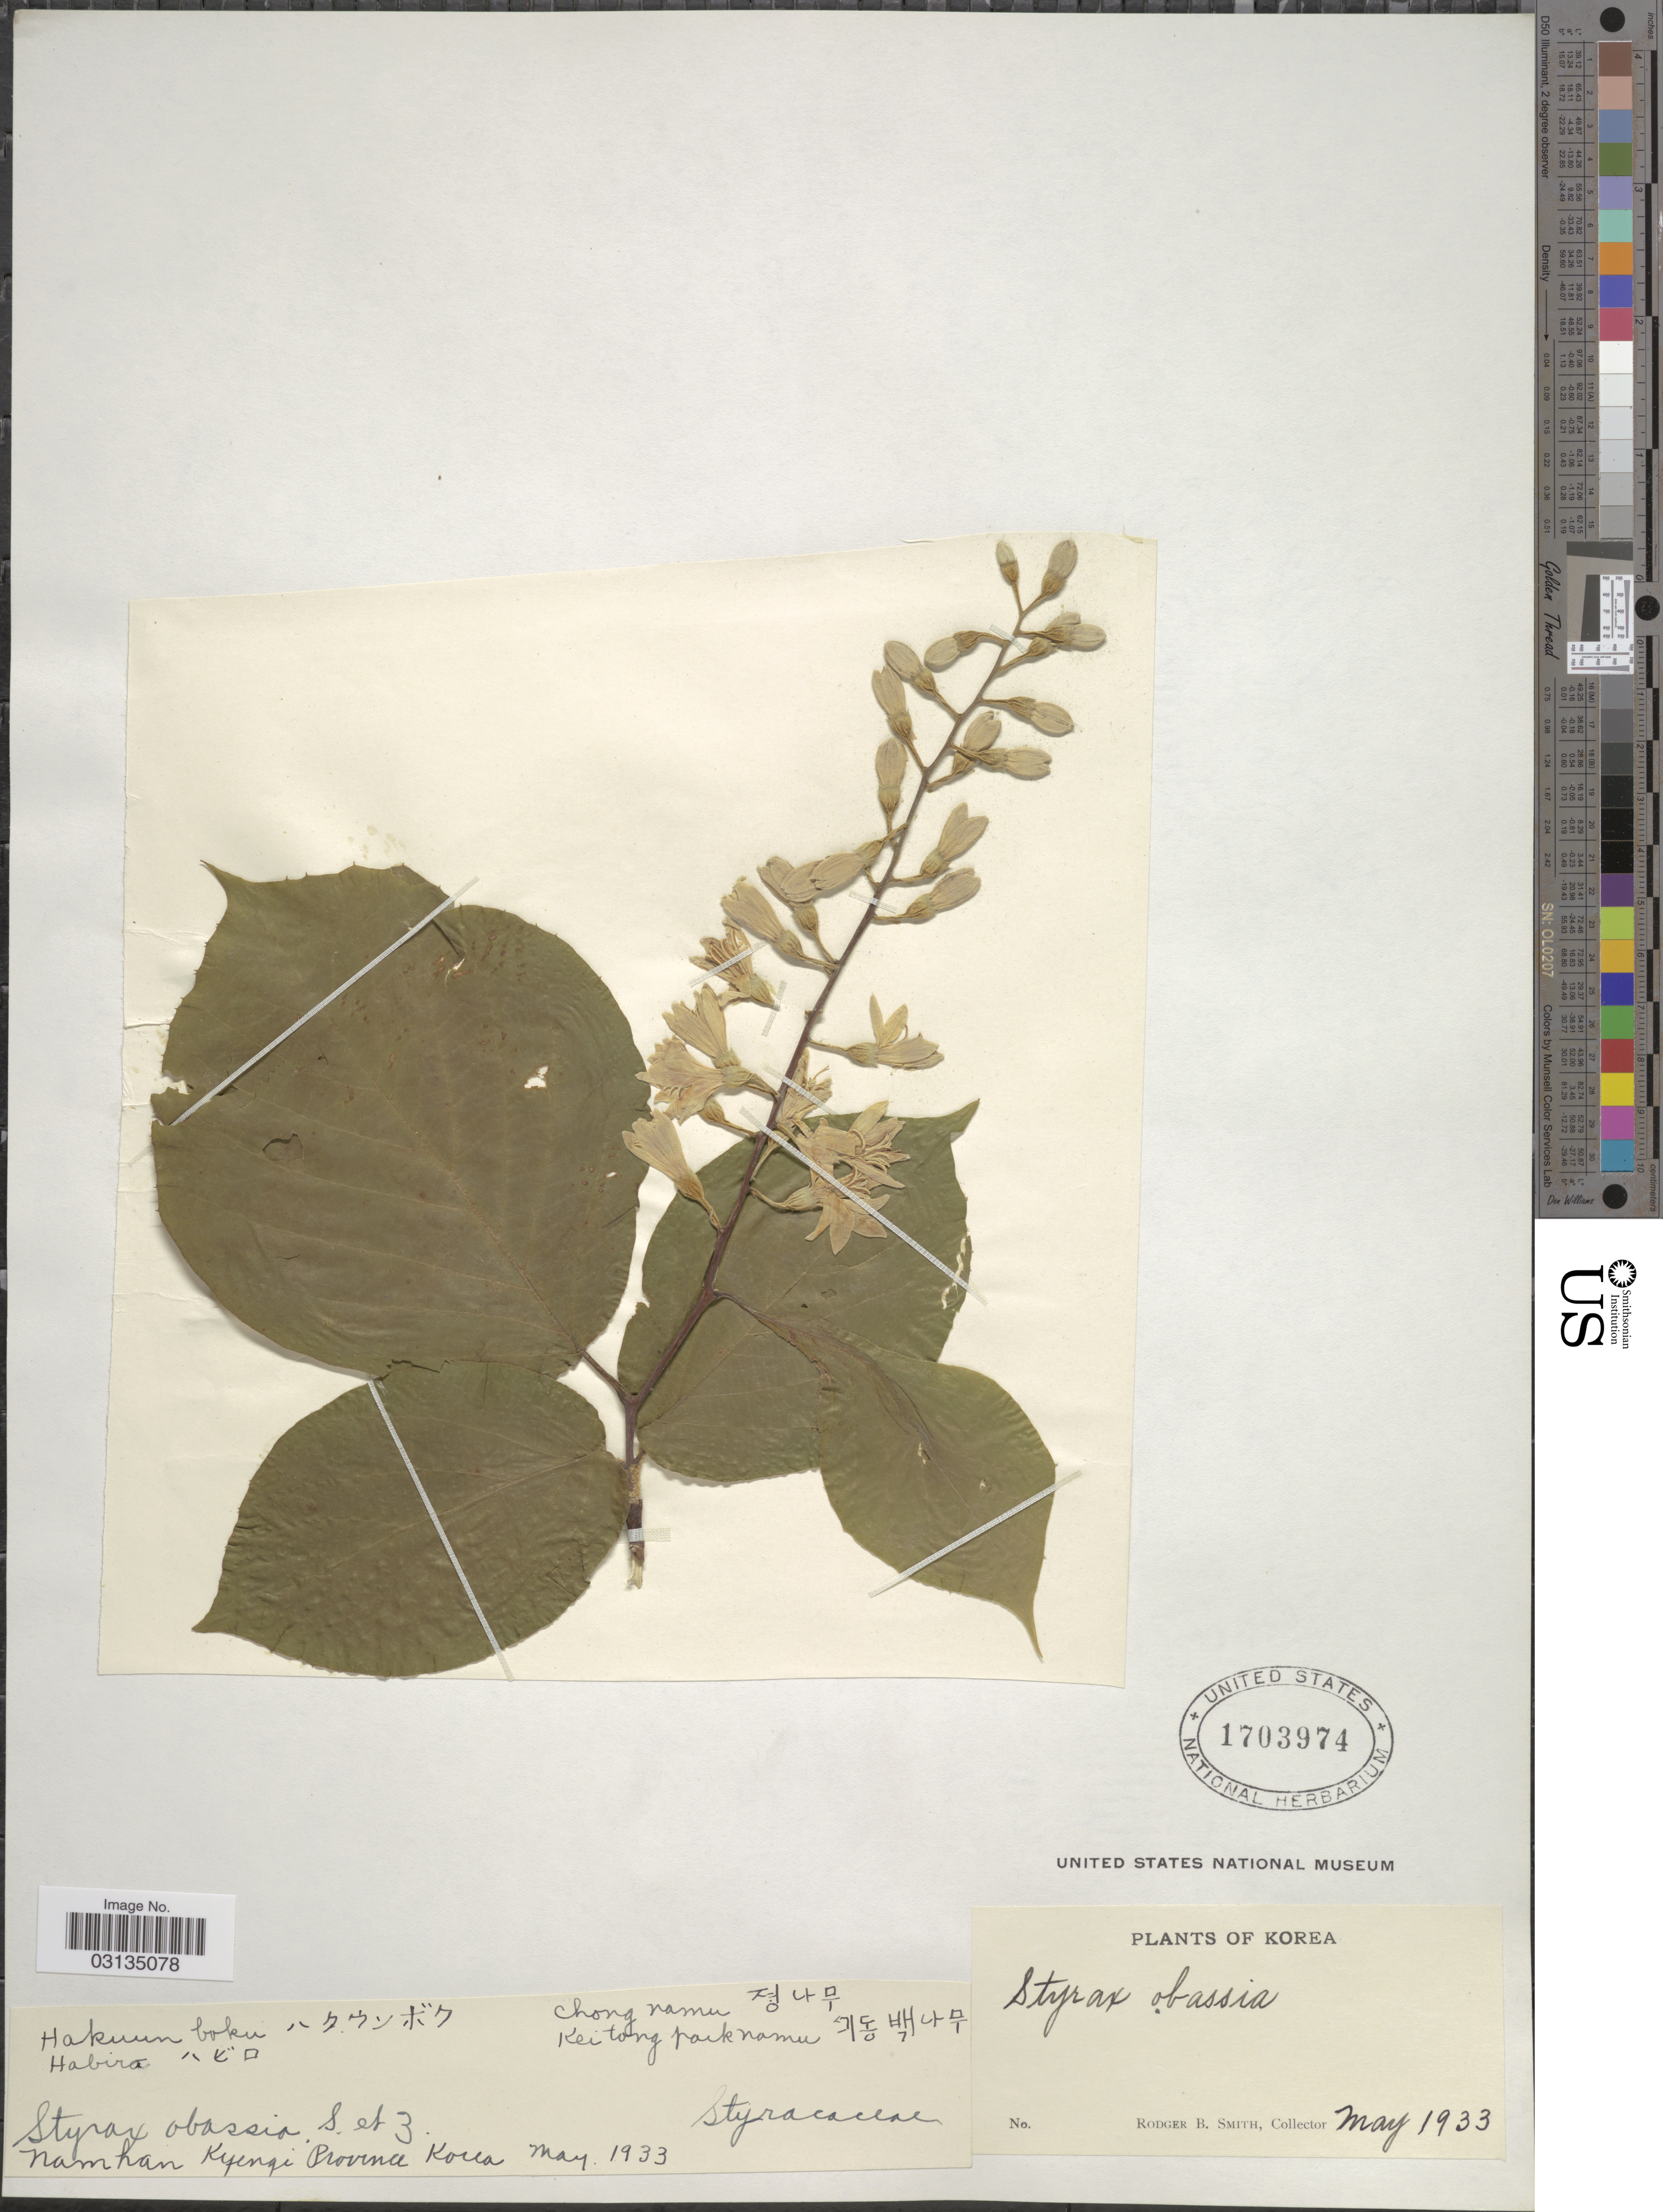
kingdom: Plantae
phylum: Tracheophyta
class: Magnoliopsida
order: Ericales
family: Styracaceae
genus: Styrax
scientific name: Styrax obassia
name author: Siebold & Zucc.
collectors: R. B. Smith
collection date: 1933-05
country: South Korea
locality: Nam han Kyengi Province Korea.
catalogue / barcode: US 1703974